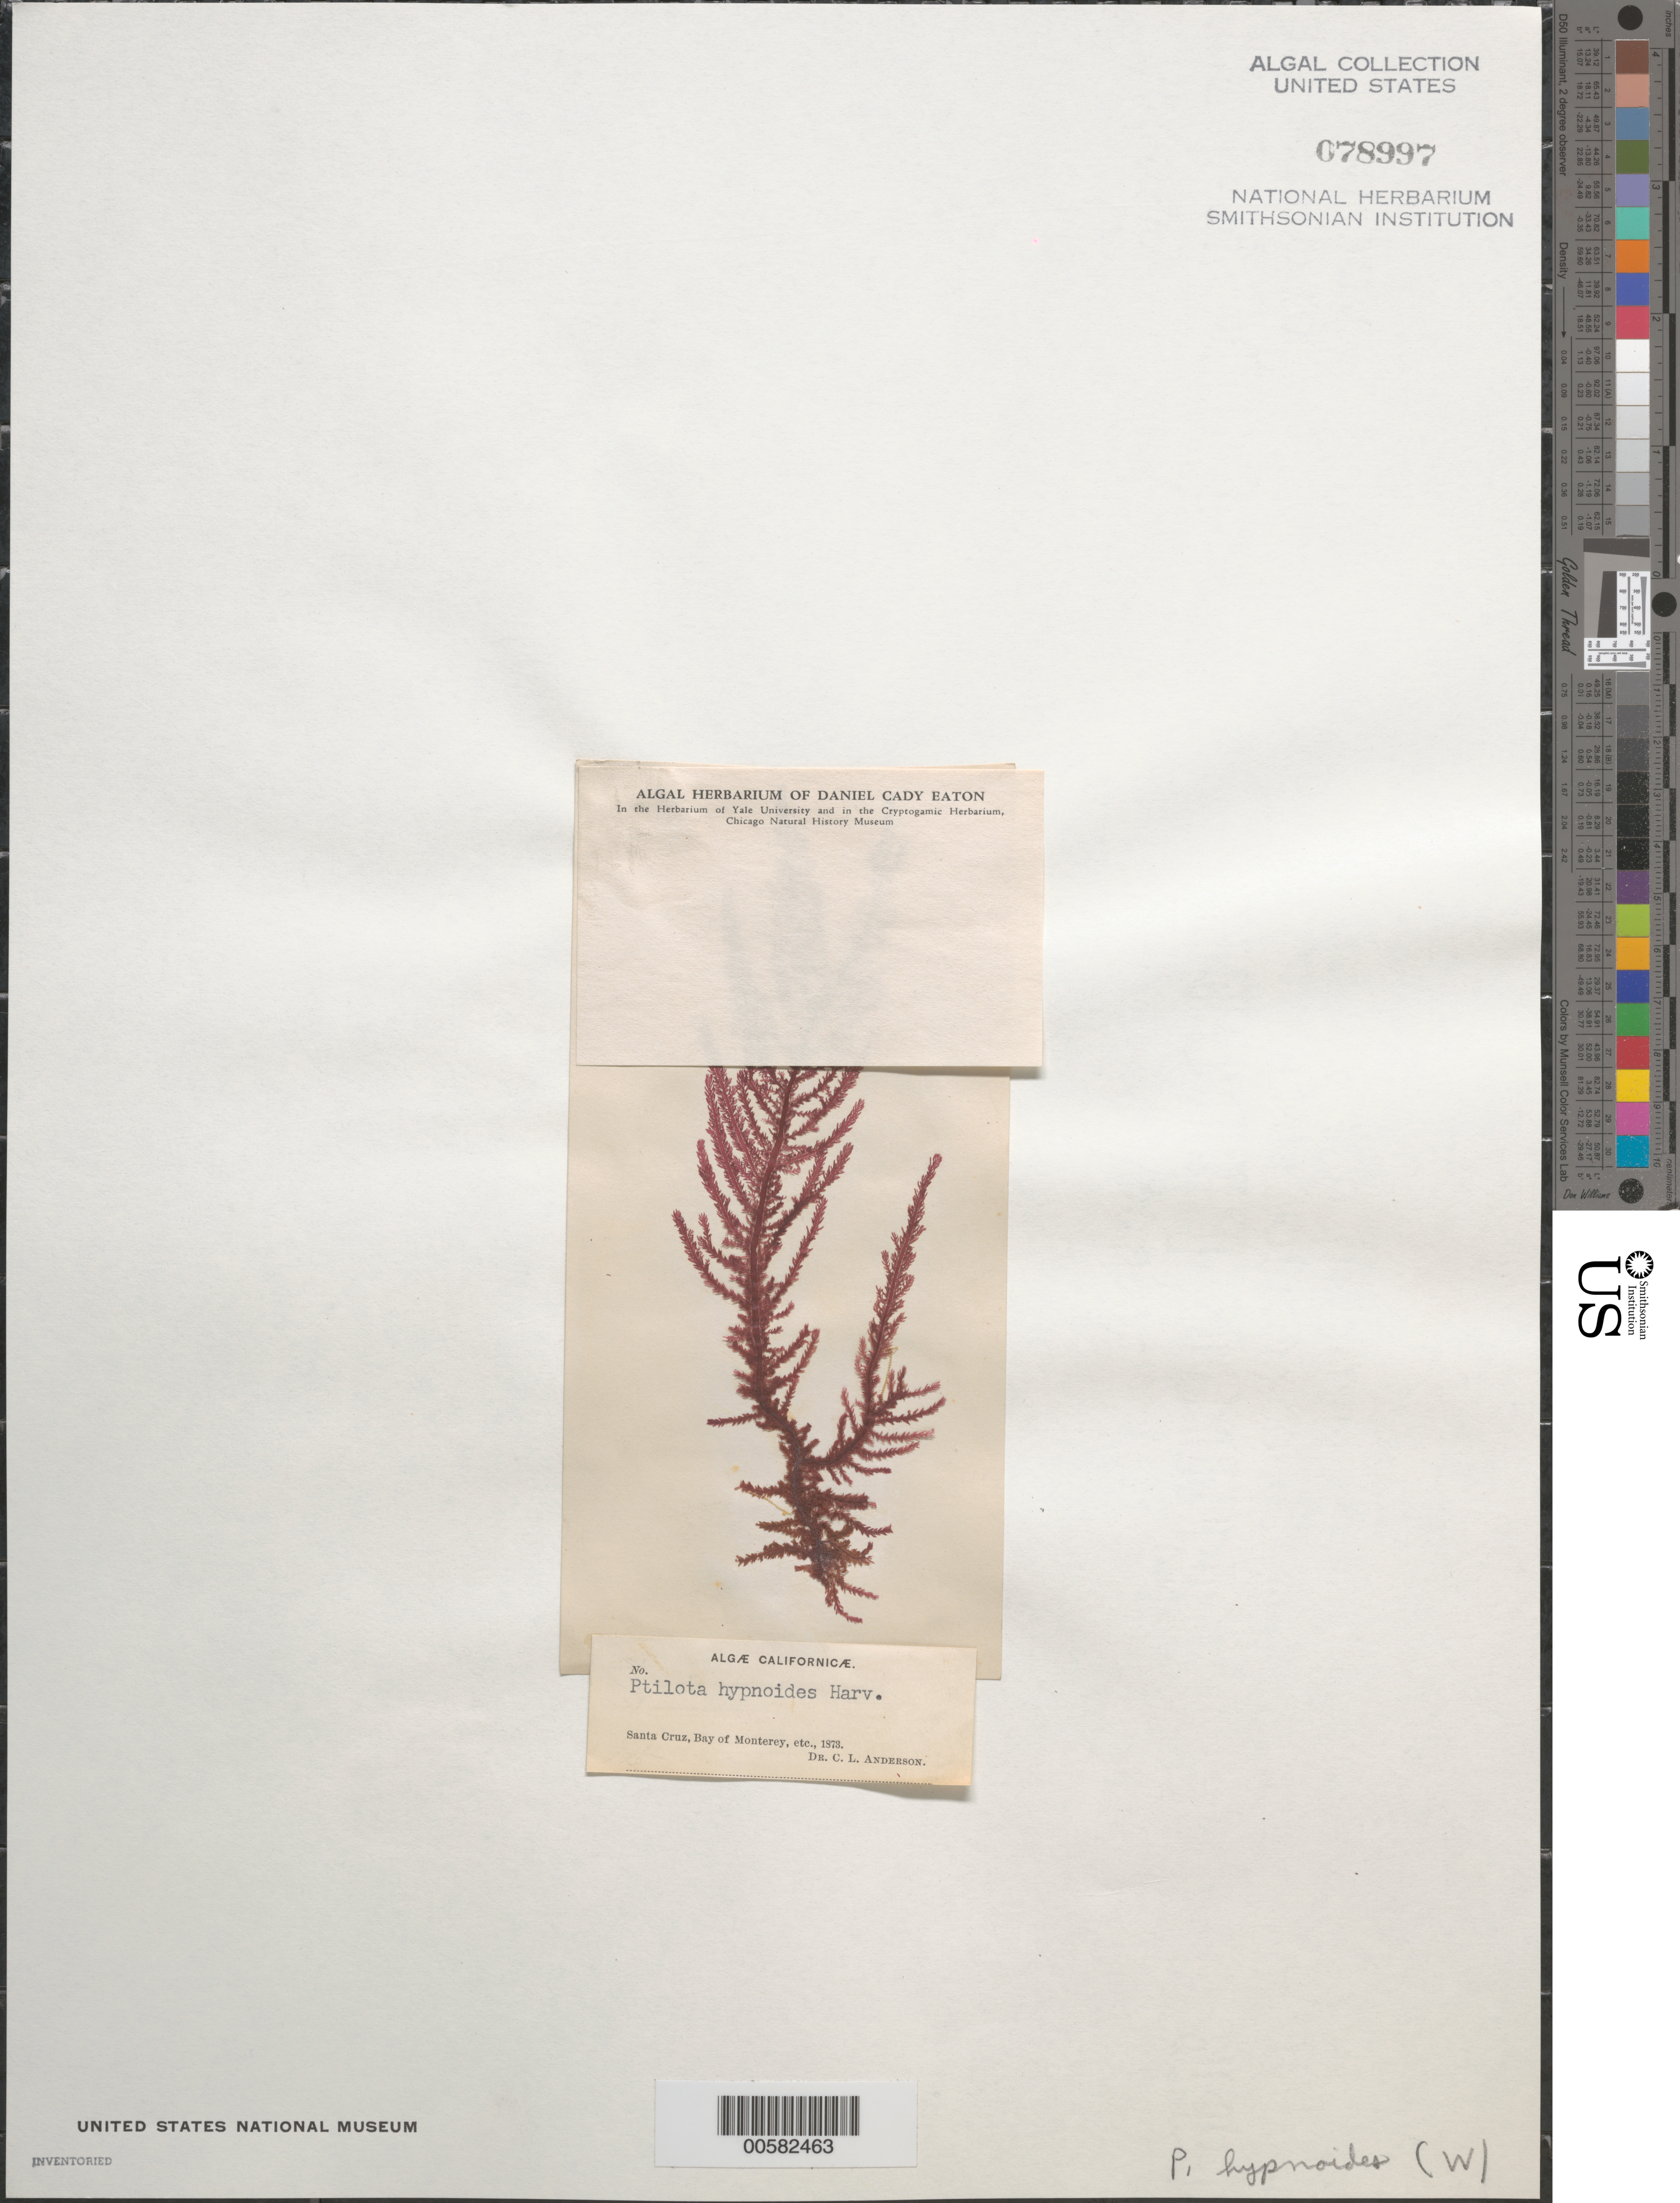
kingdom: Plantae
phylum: Rhodophyta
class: Florideophyceae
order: Ceramiales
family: Wrangeliaceae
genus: Ptilota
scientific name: Ptilota hypnoides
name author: Harv. in Hook. & Arn.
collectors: C. L. Anderson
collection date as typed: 1873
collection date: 1873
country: United States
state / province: California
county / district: Santa Cruz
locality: Santa Cruz, Monterey Bay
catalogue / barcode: US 78997